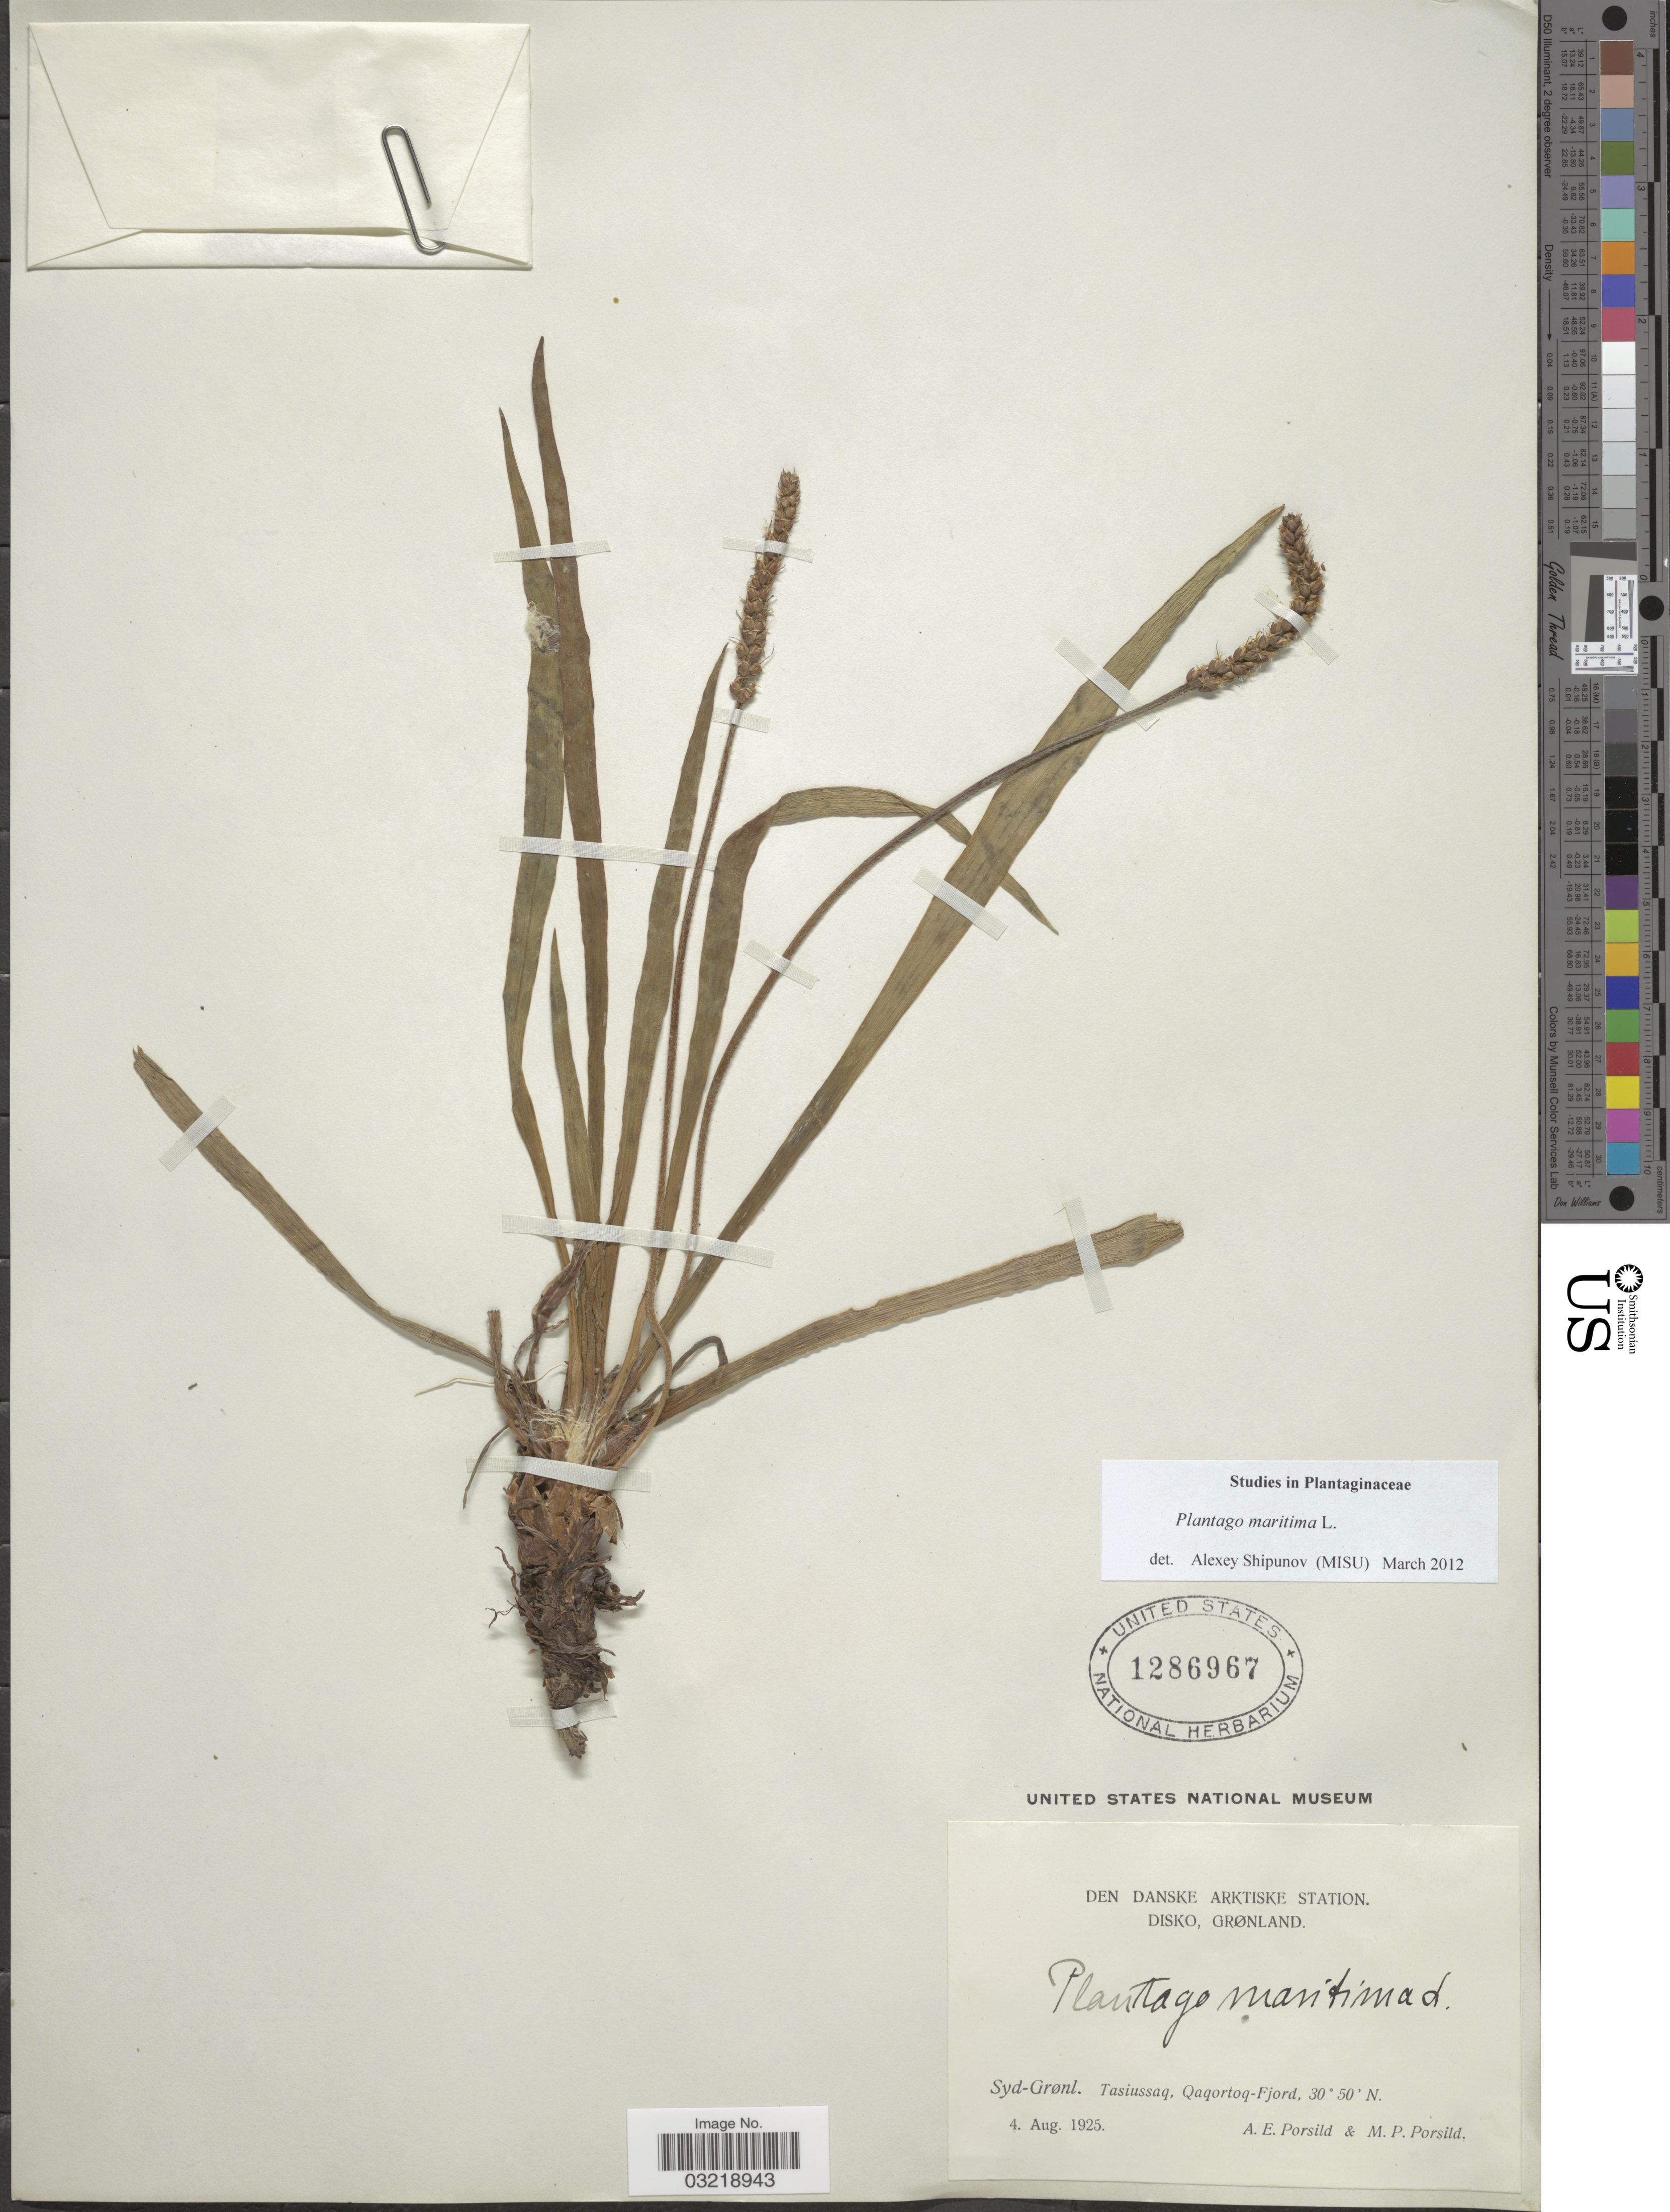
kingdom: Plantae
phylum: Tracheophyta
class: Magnoliopsida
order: Lamiales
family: Plantaginaceae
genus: Plantago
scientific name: Plantago maritima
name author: L.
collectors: A. E. Porsild & M. P. Porsild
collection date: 1925-08-04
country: Greenland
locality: Den Danske Arktiske Station. Disko, Grønland. Syd-Grønl. Tasiussaq, Qaqortoq-Fjord.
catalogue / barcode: US 1286967